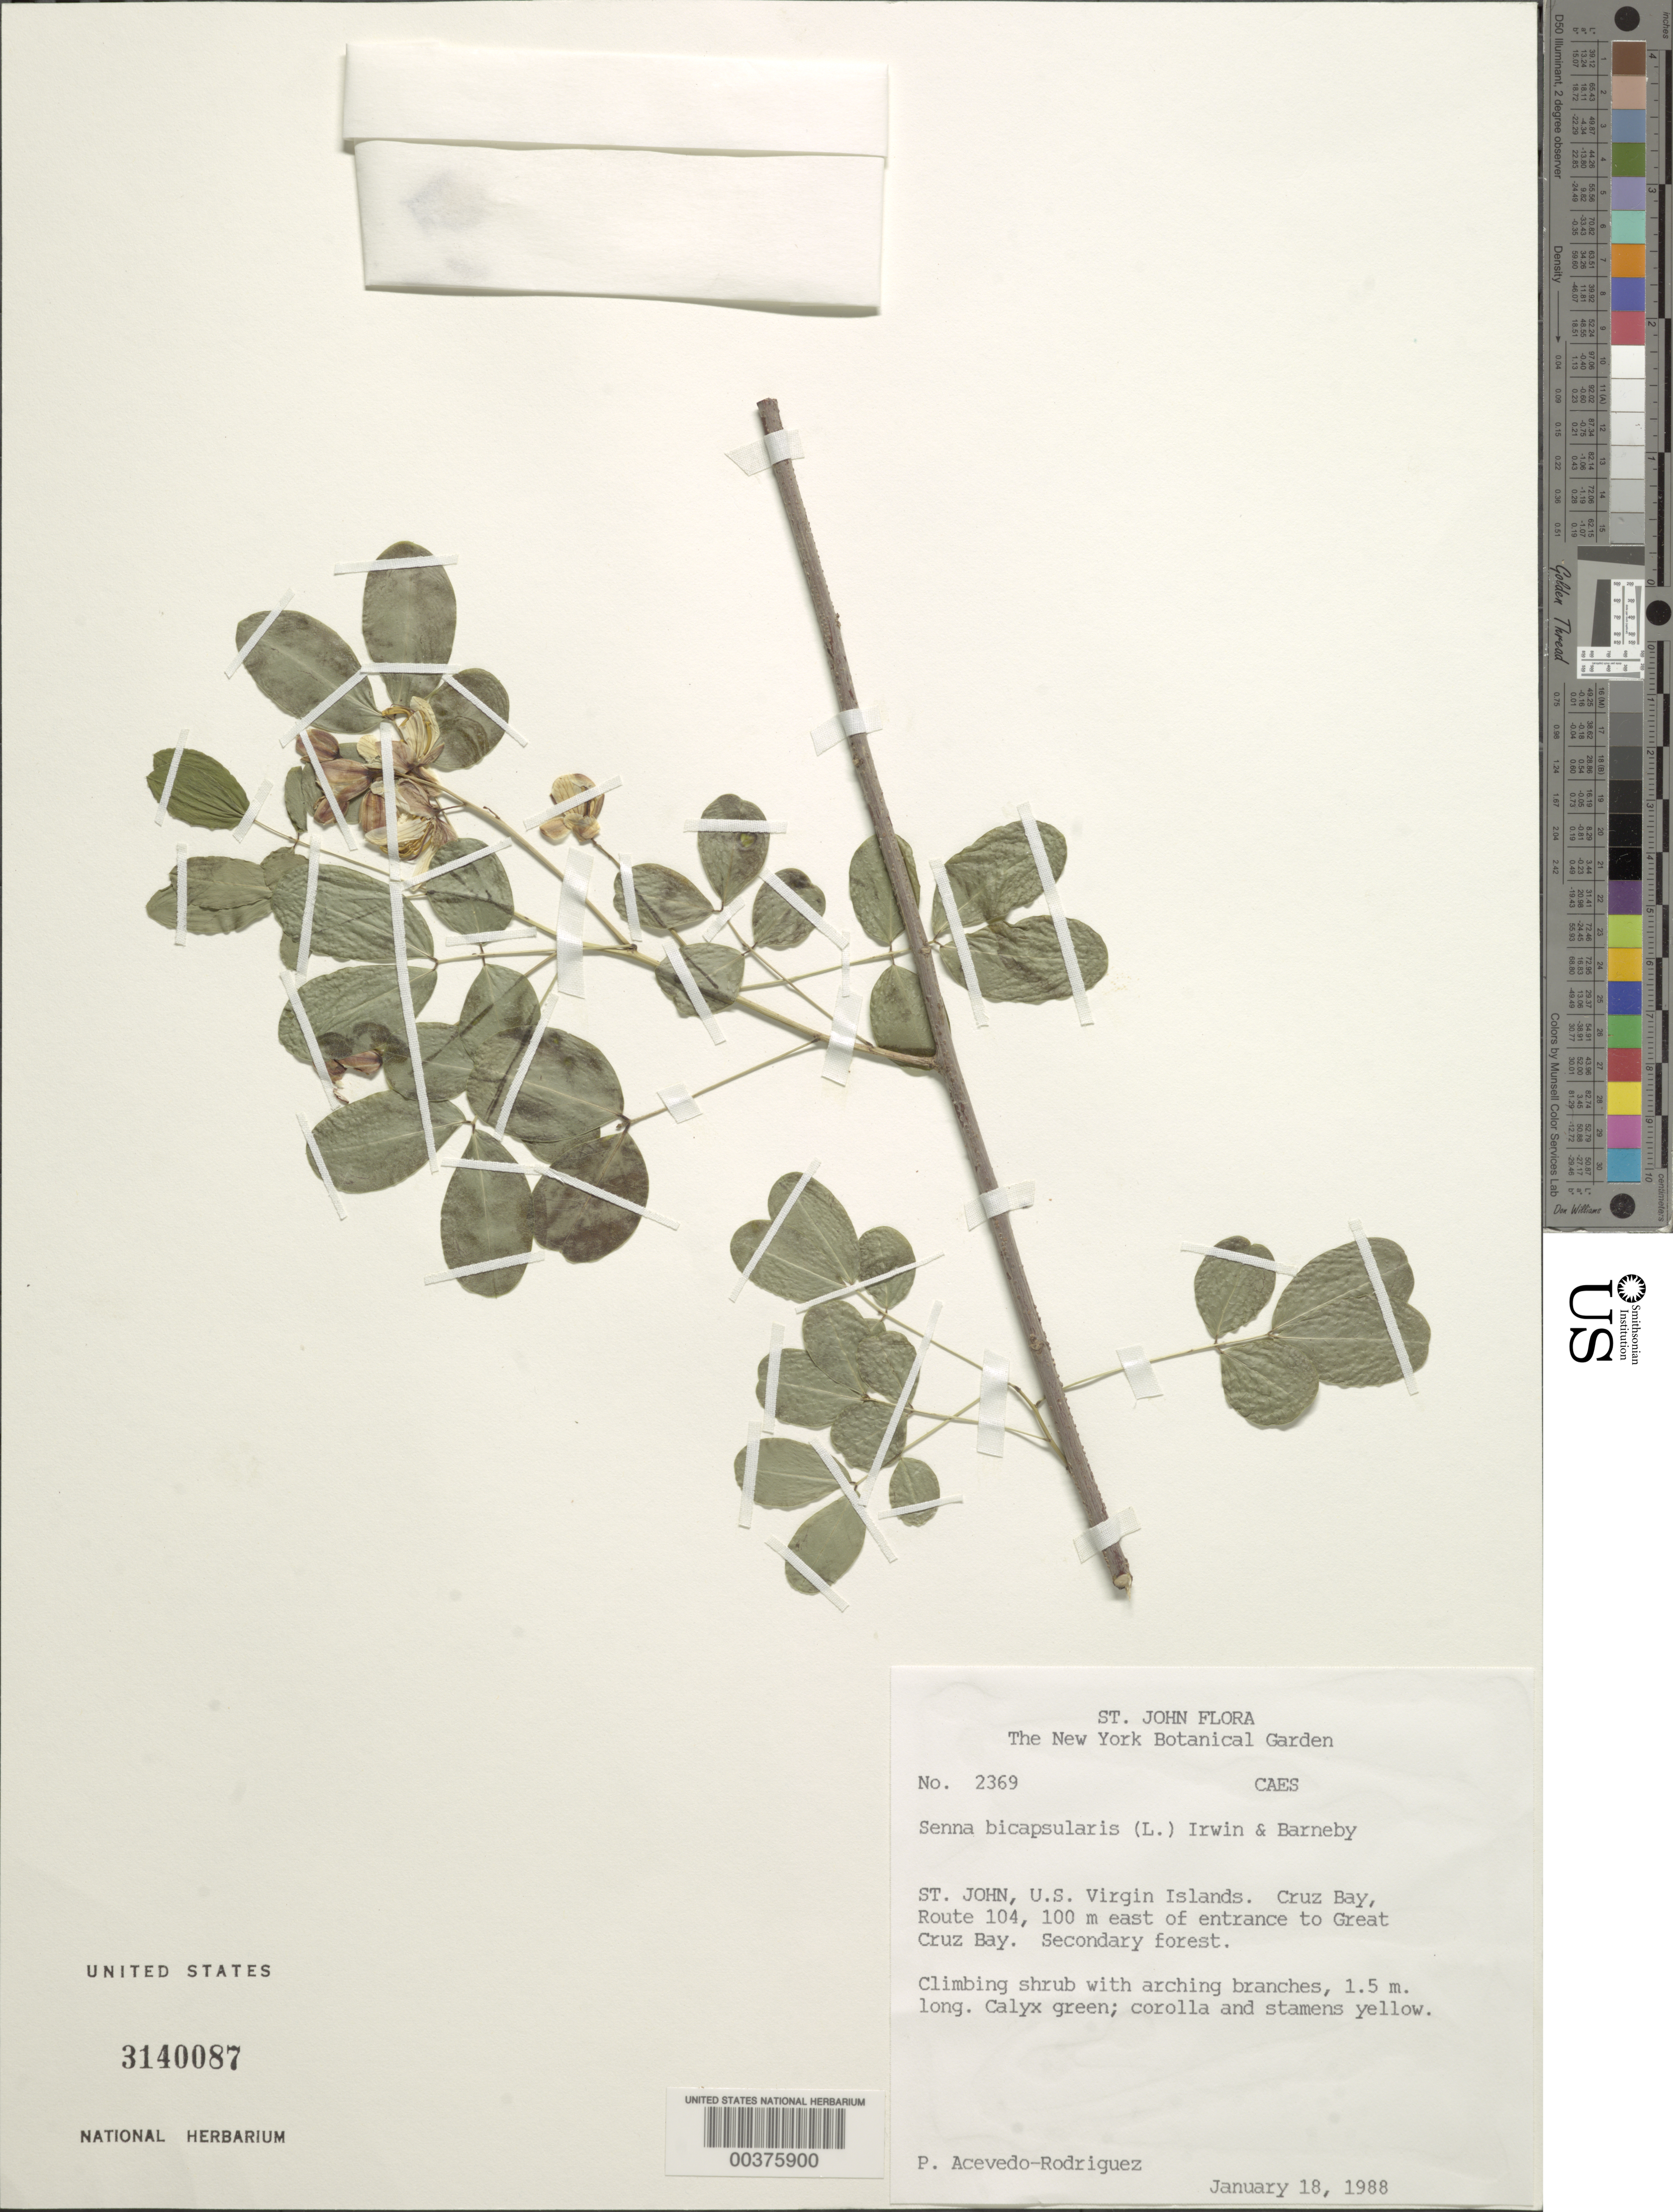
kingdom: Plantae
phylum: Tracheophyta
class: Magnoliopsida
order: Fabales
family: Fabaceae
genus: Senna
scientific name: Senna bicapsularis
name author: (L.) Roxb.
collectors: P. Acevedo-Rodr.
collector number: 2369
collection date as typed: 18 Jan 1988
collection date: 1988-01-18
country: U.S. Virgin Islands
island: St. John Island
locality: Cruz bay, route 104, 100m e of entrance to great cruz bay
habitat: Secondary forest.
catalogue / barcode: US 3140087